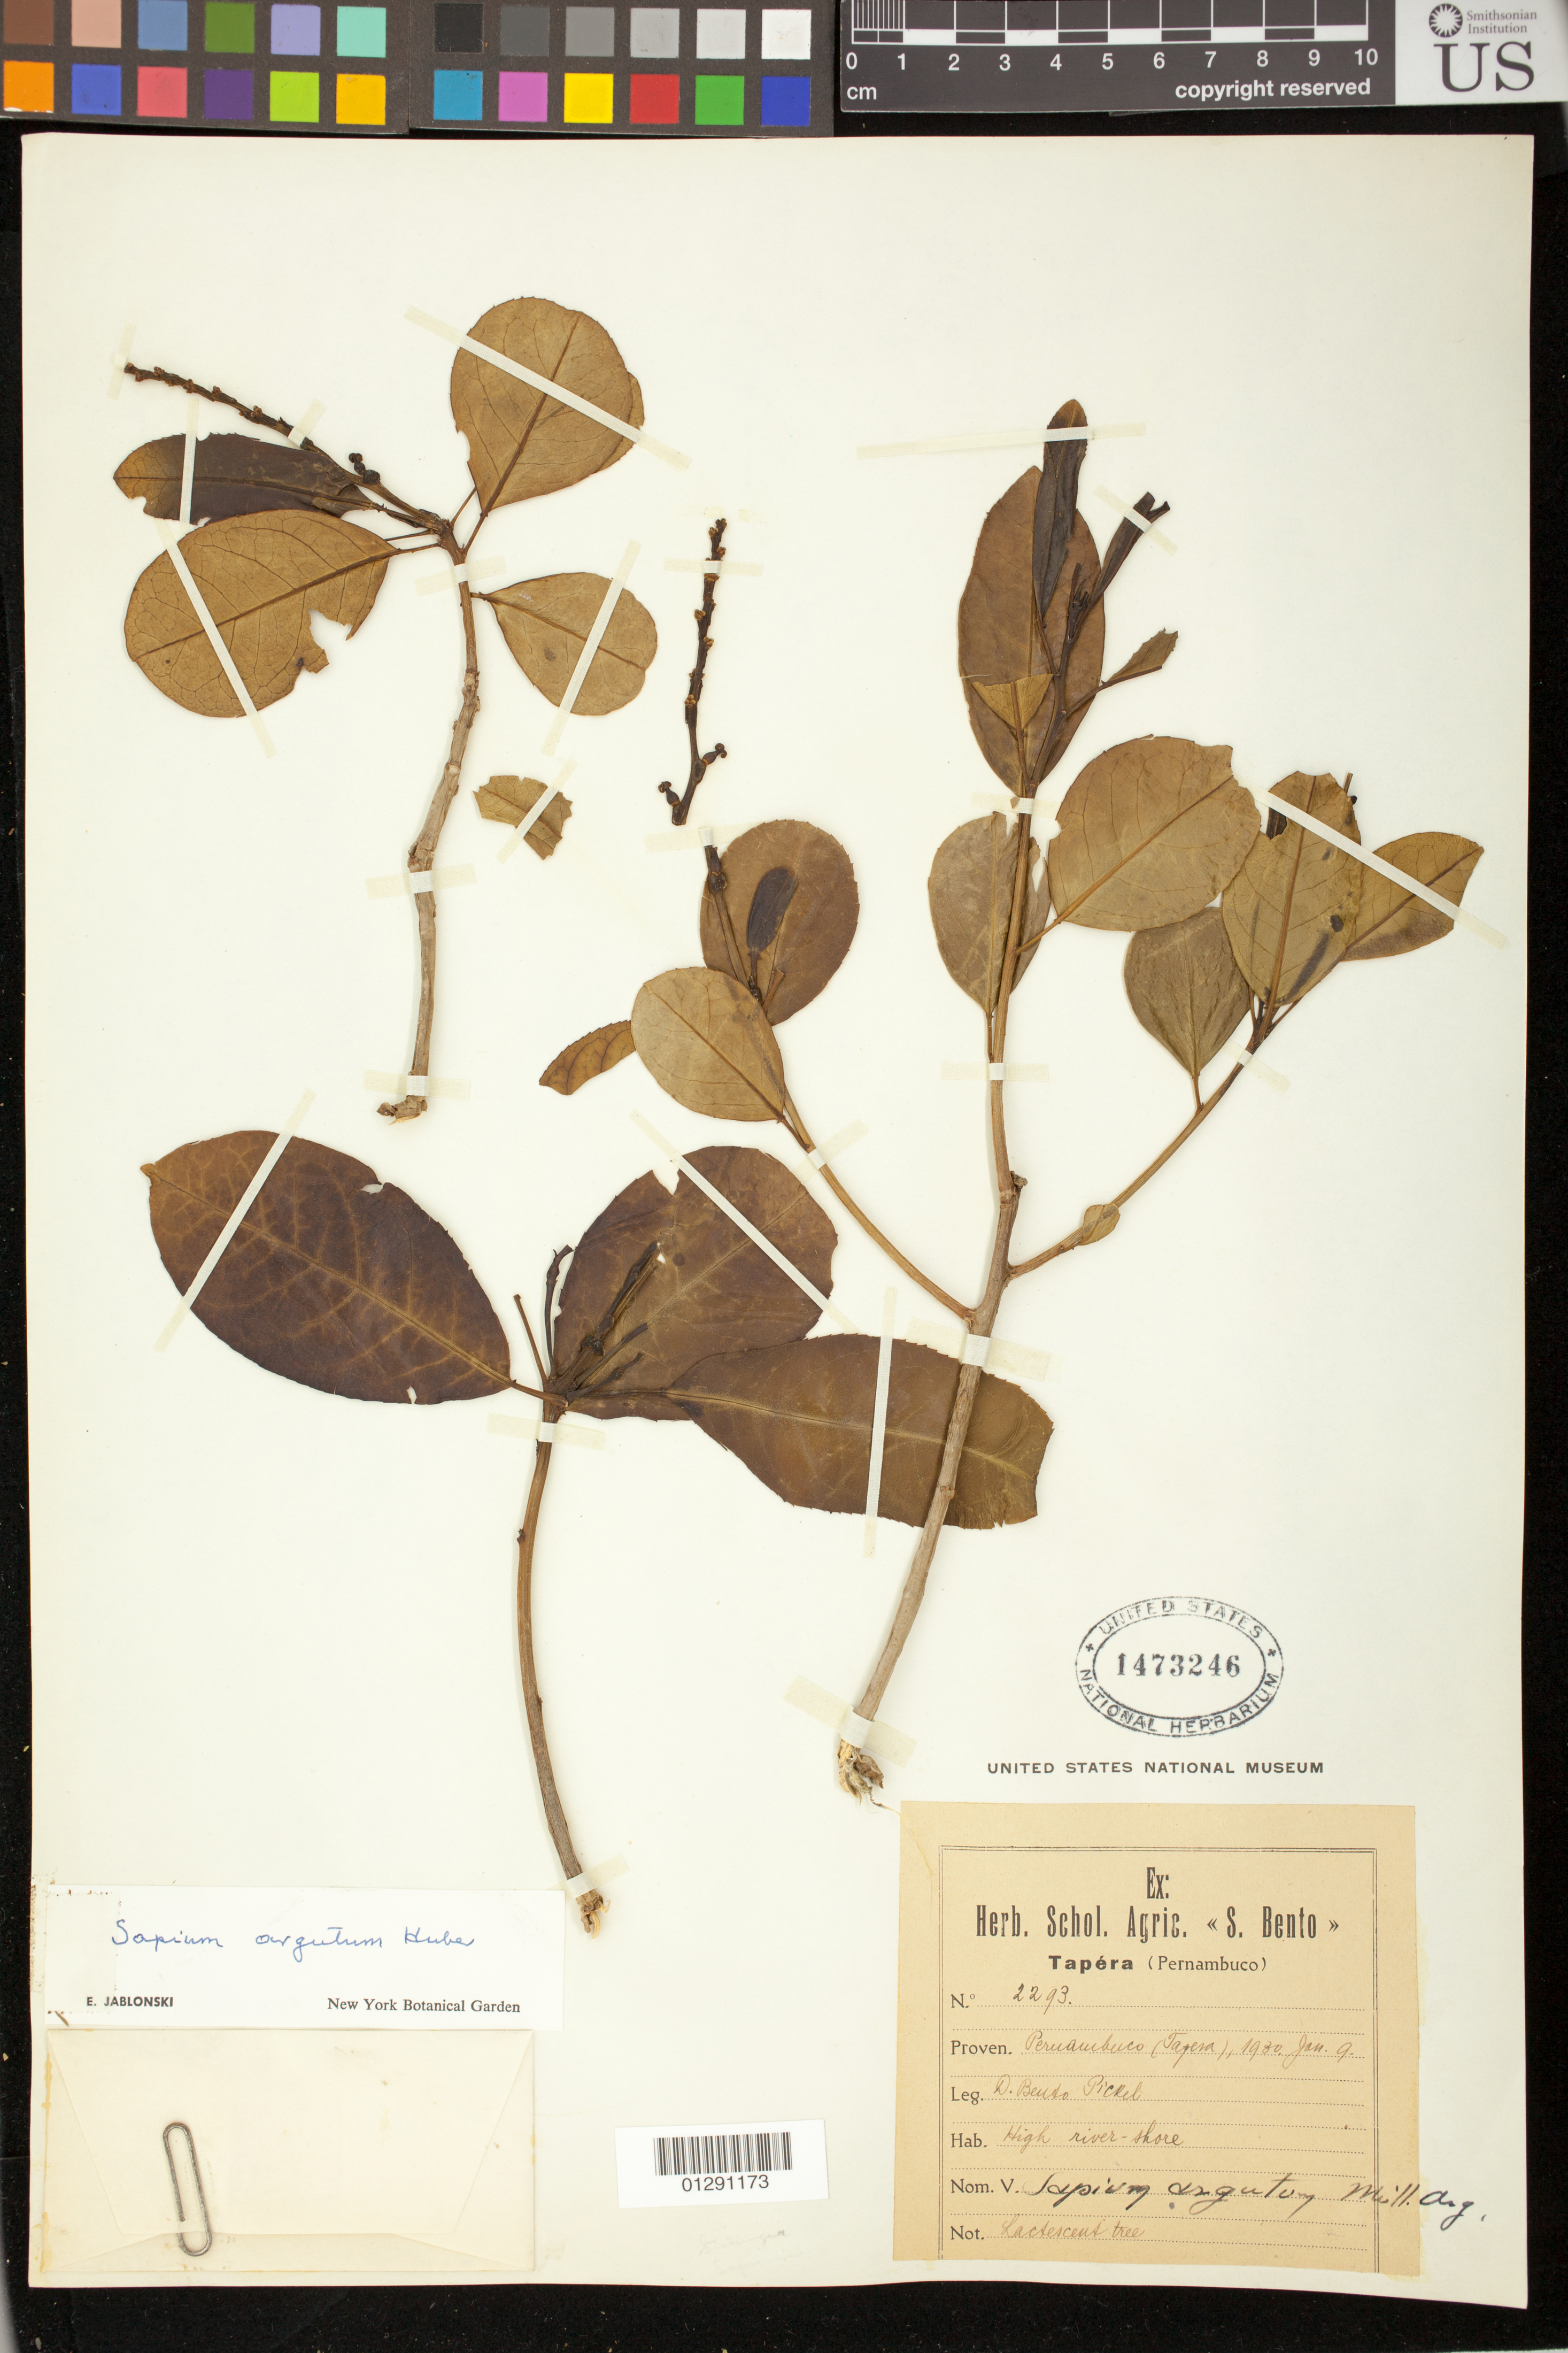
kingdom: Plantae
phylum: Tracheophyta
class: Magnoliopsida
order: Malpighiales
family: Euphorbiaceae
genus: Sapium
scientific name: Sapium argutum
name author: (Müll. Arg.) Huber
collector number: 2293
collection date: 1930-01-09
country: Brazil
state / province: Pernambuco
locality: Tapera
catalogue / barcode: US 1473246